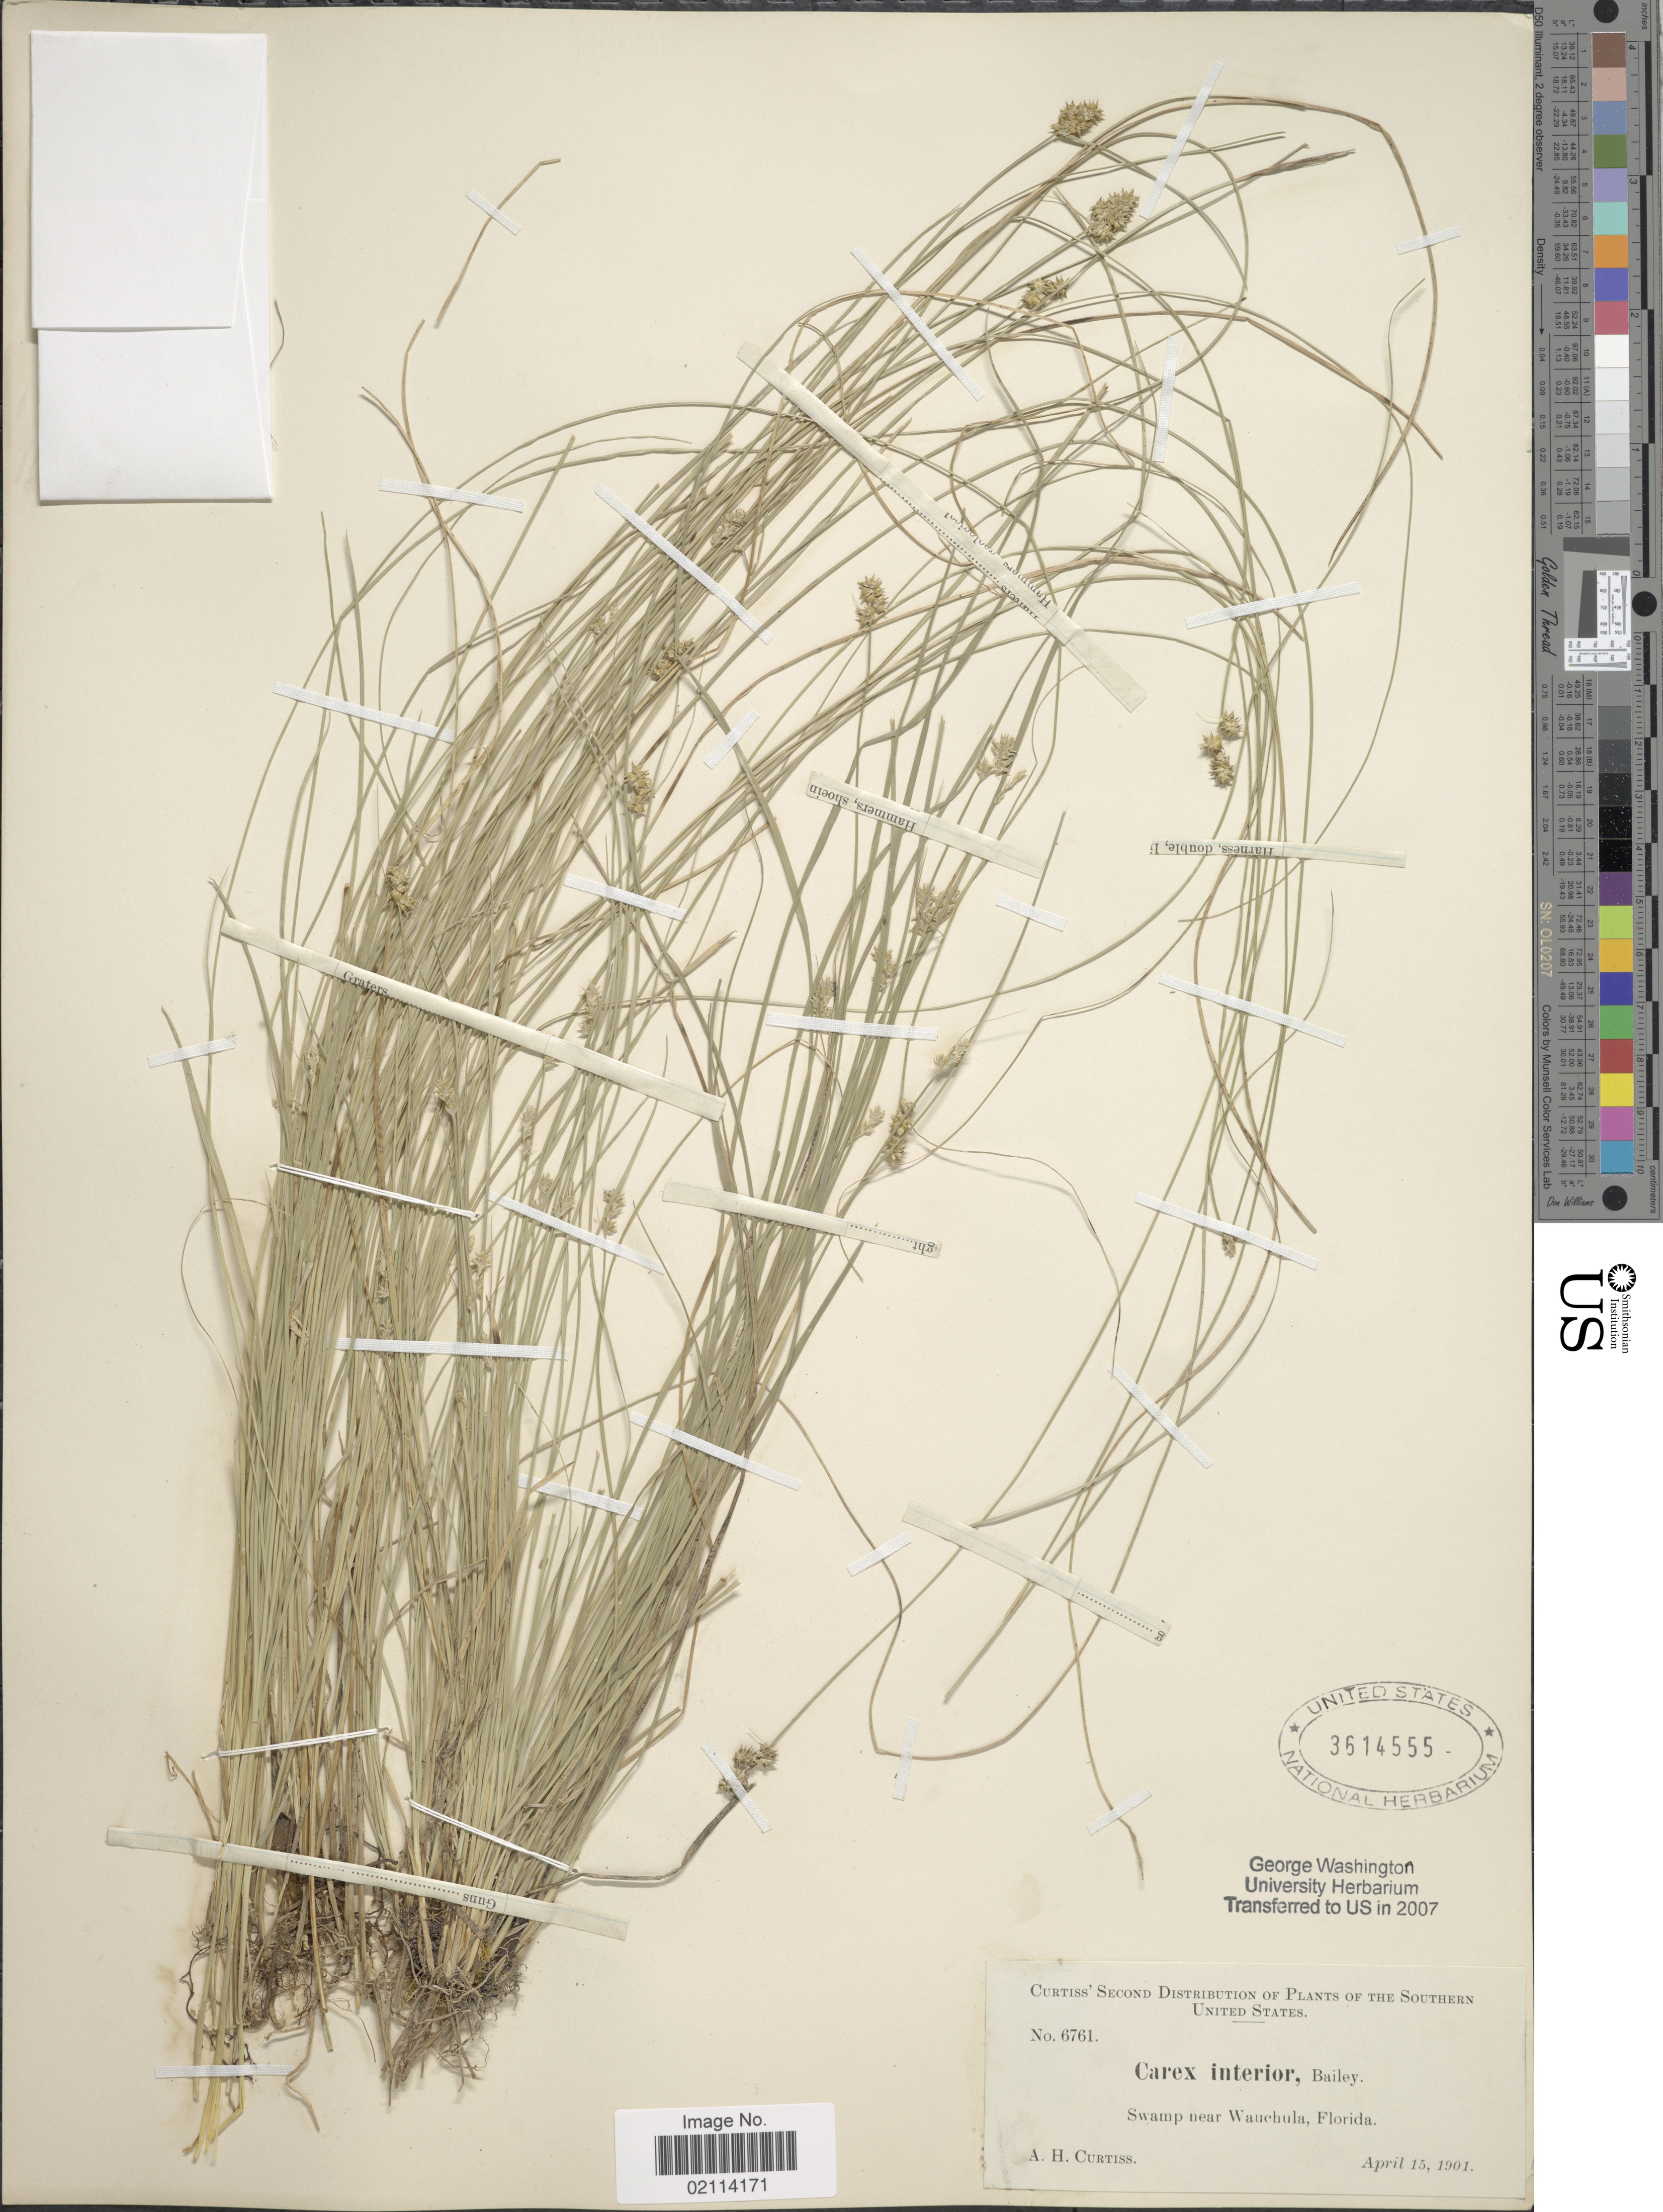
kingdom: Plantae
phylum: Tracheophyta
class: Liliopsida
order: Poales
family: Cyperaceae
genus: Carex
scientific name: Carex interior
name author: L.H. Bailey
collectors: A. H. Curtiss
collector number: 6761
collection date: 1901-04-15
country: United States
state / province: Florida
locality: Swamp near Wauchula. Southern United States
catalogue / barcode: US 3614555